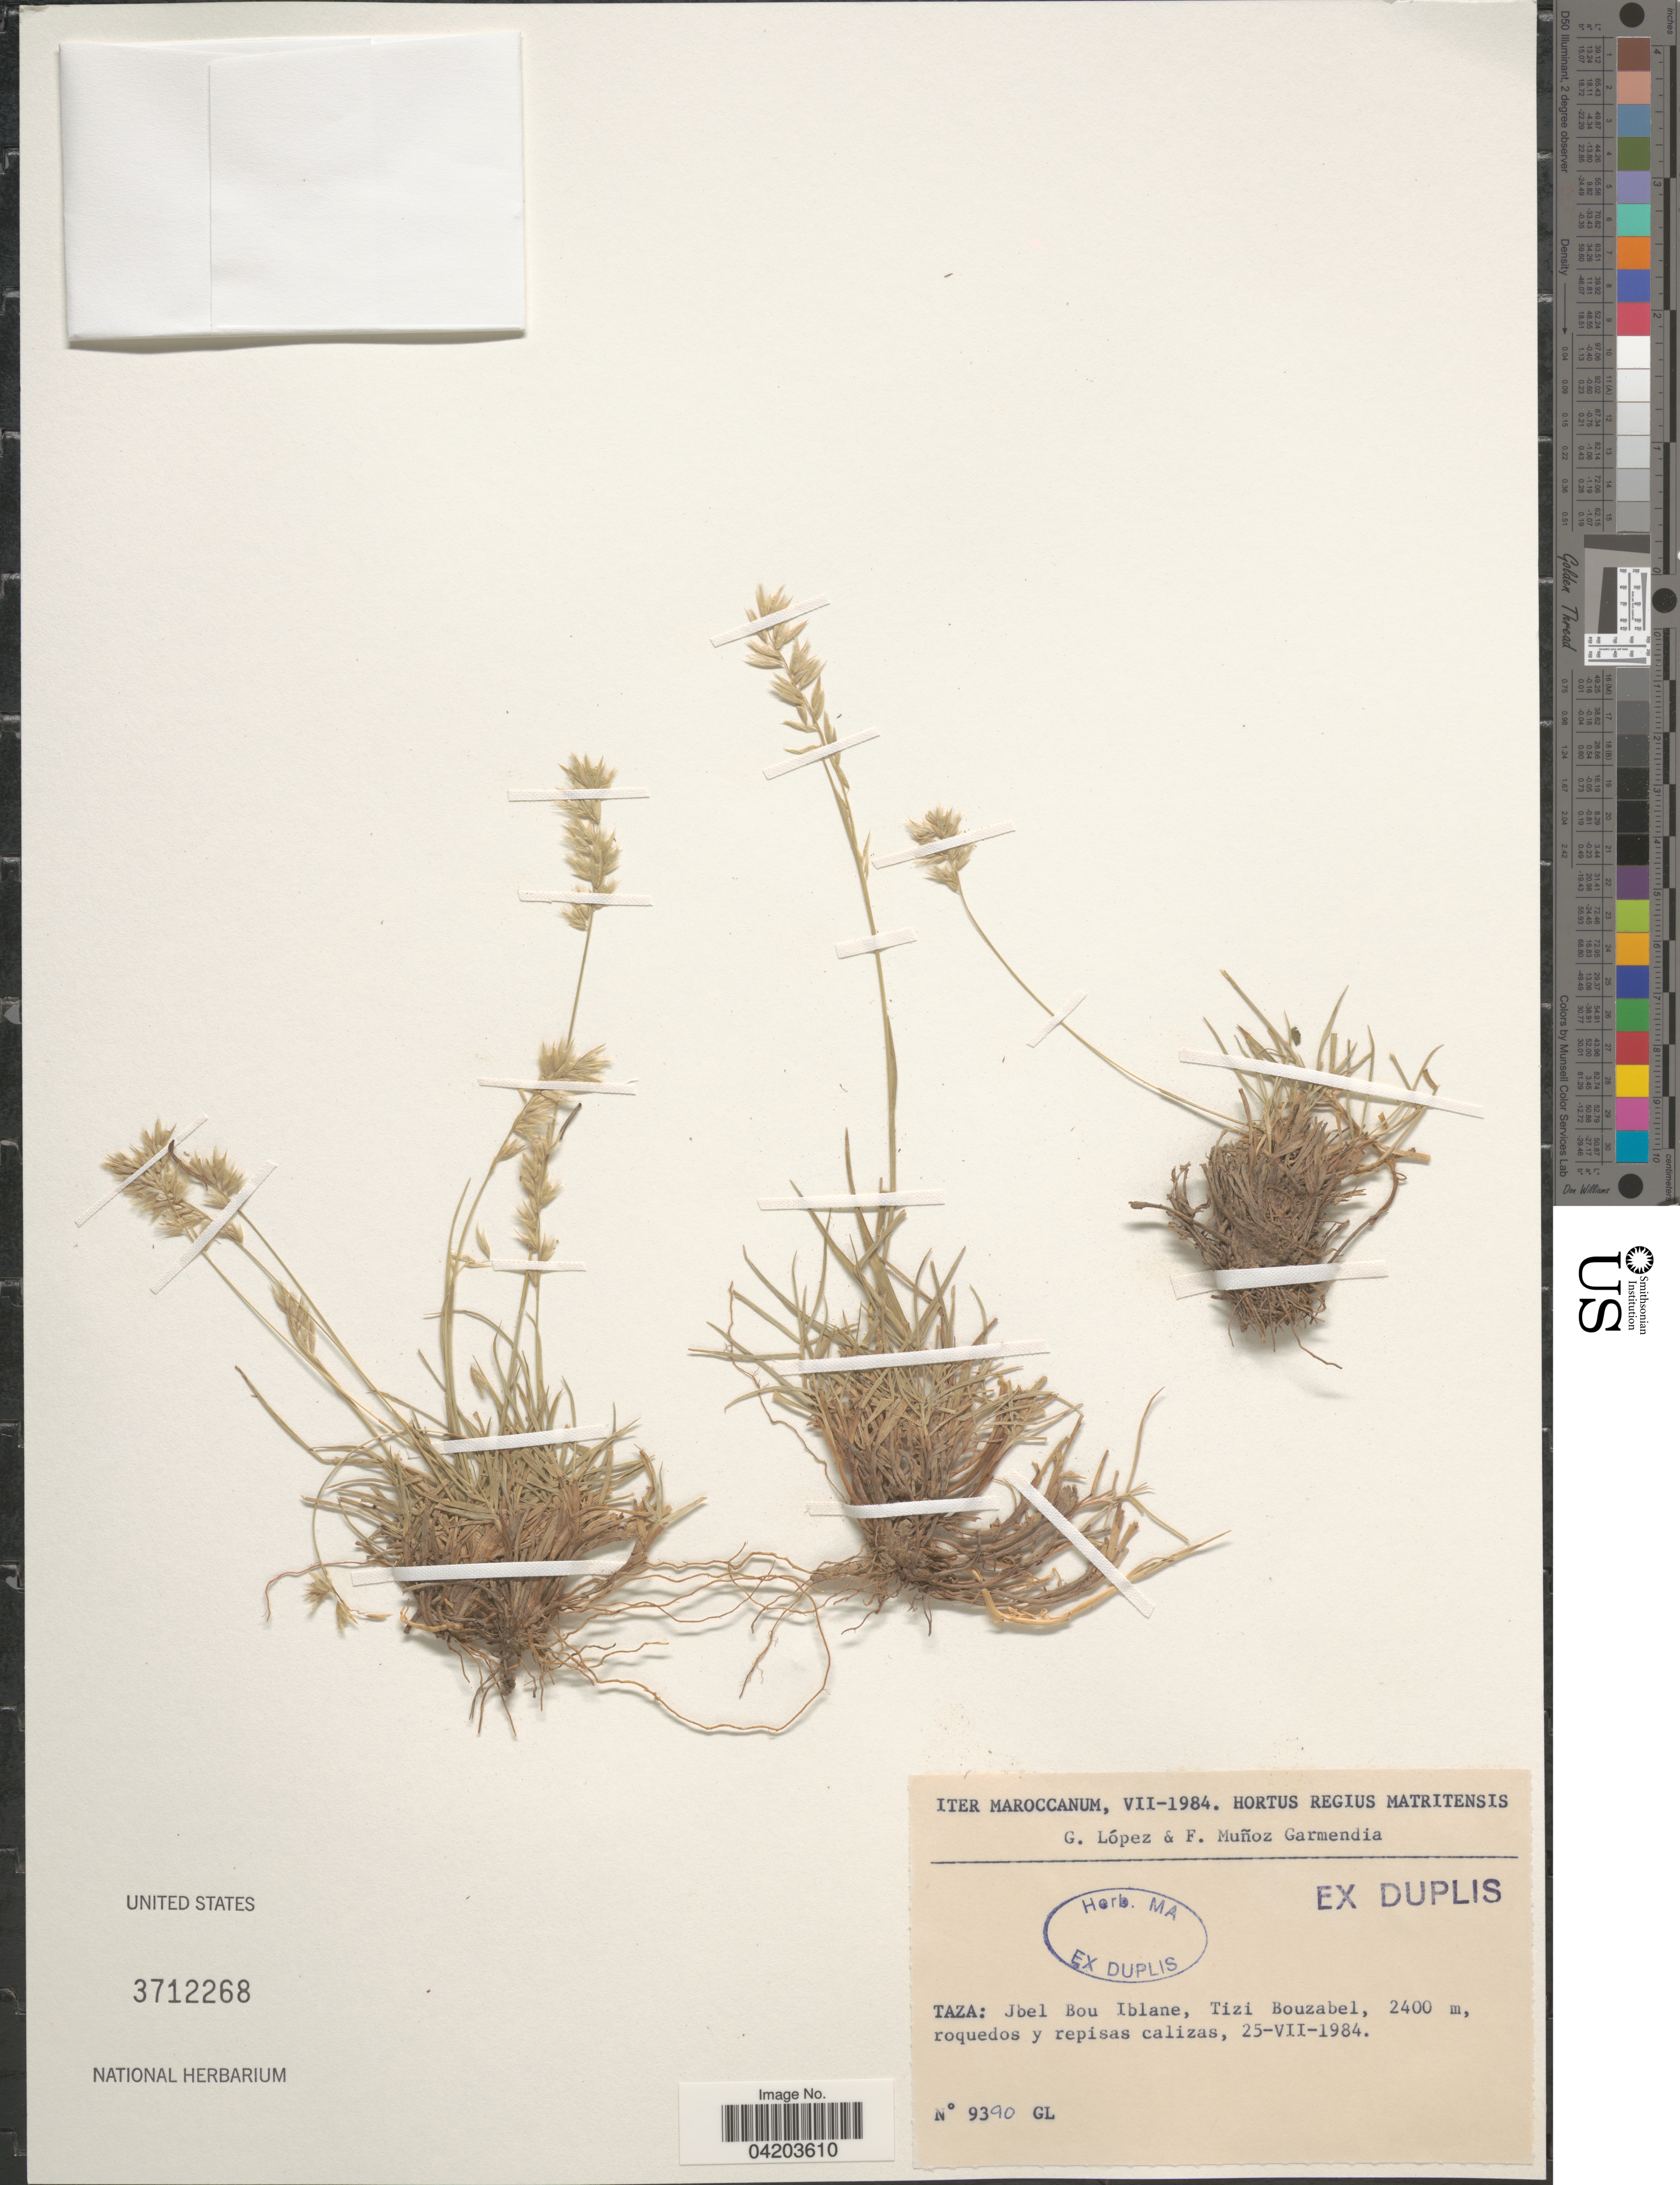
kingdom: Plantae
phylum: Tracheophyta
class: Liliopsida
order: Poales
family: Poaceae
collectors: G. López & F. Muñoz Garmendia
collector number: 9390 GL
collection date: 1984-07-25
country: Morocco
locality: Iter Maroccanum, VII-1984. Taza. Jbel Bou Iblane, Tizi Bouzabel.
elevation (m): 2400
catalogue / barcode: US 3712268